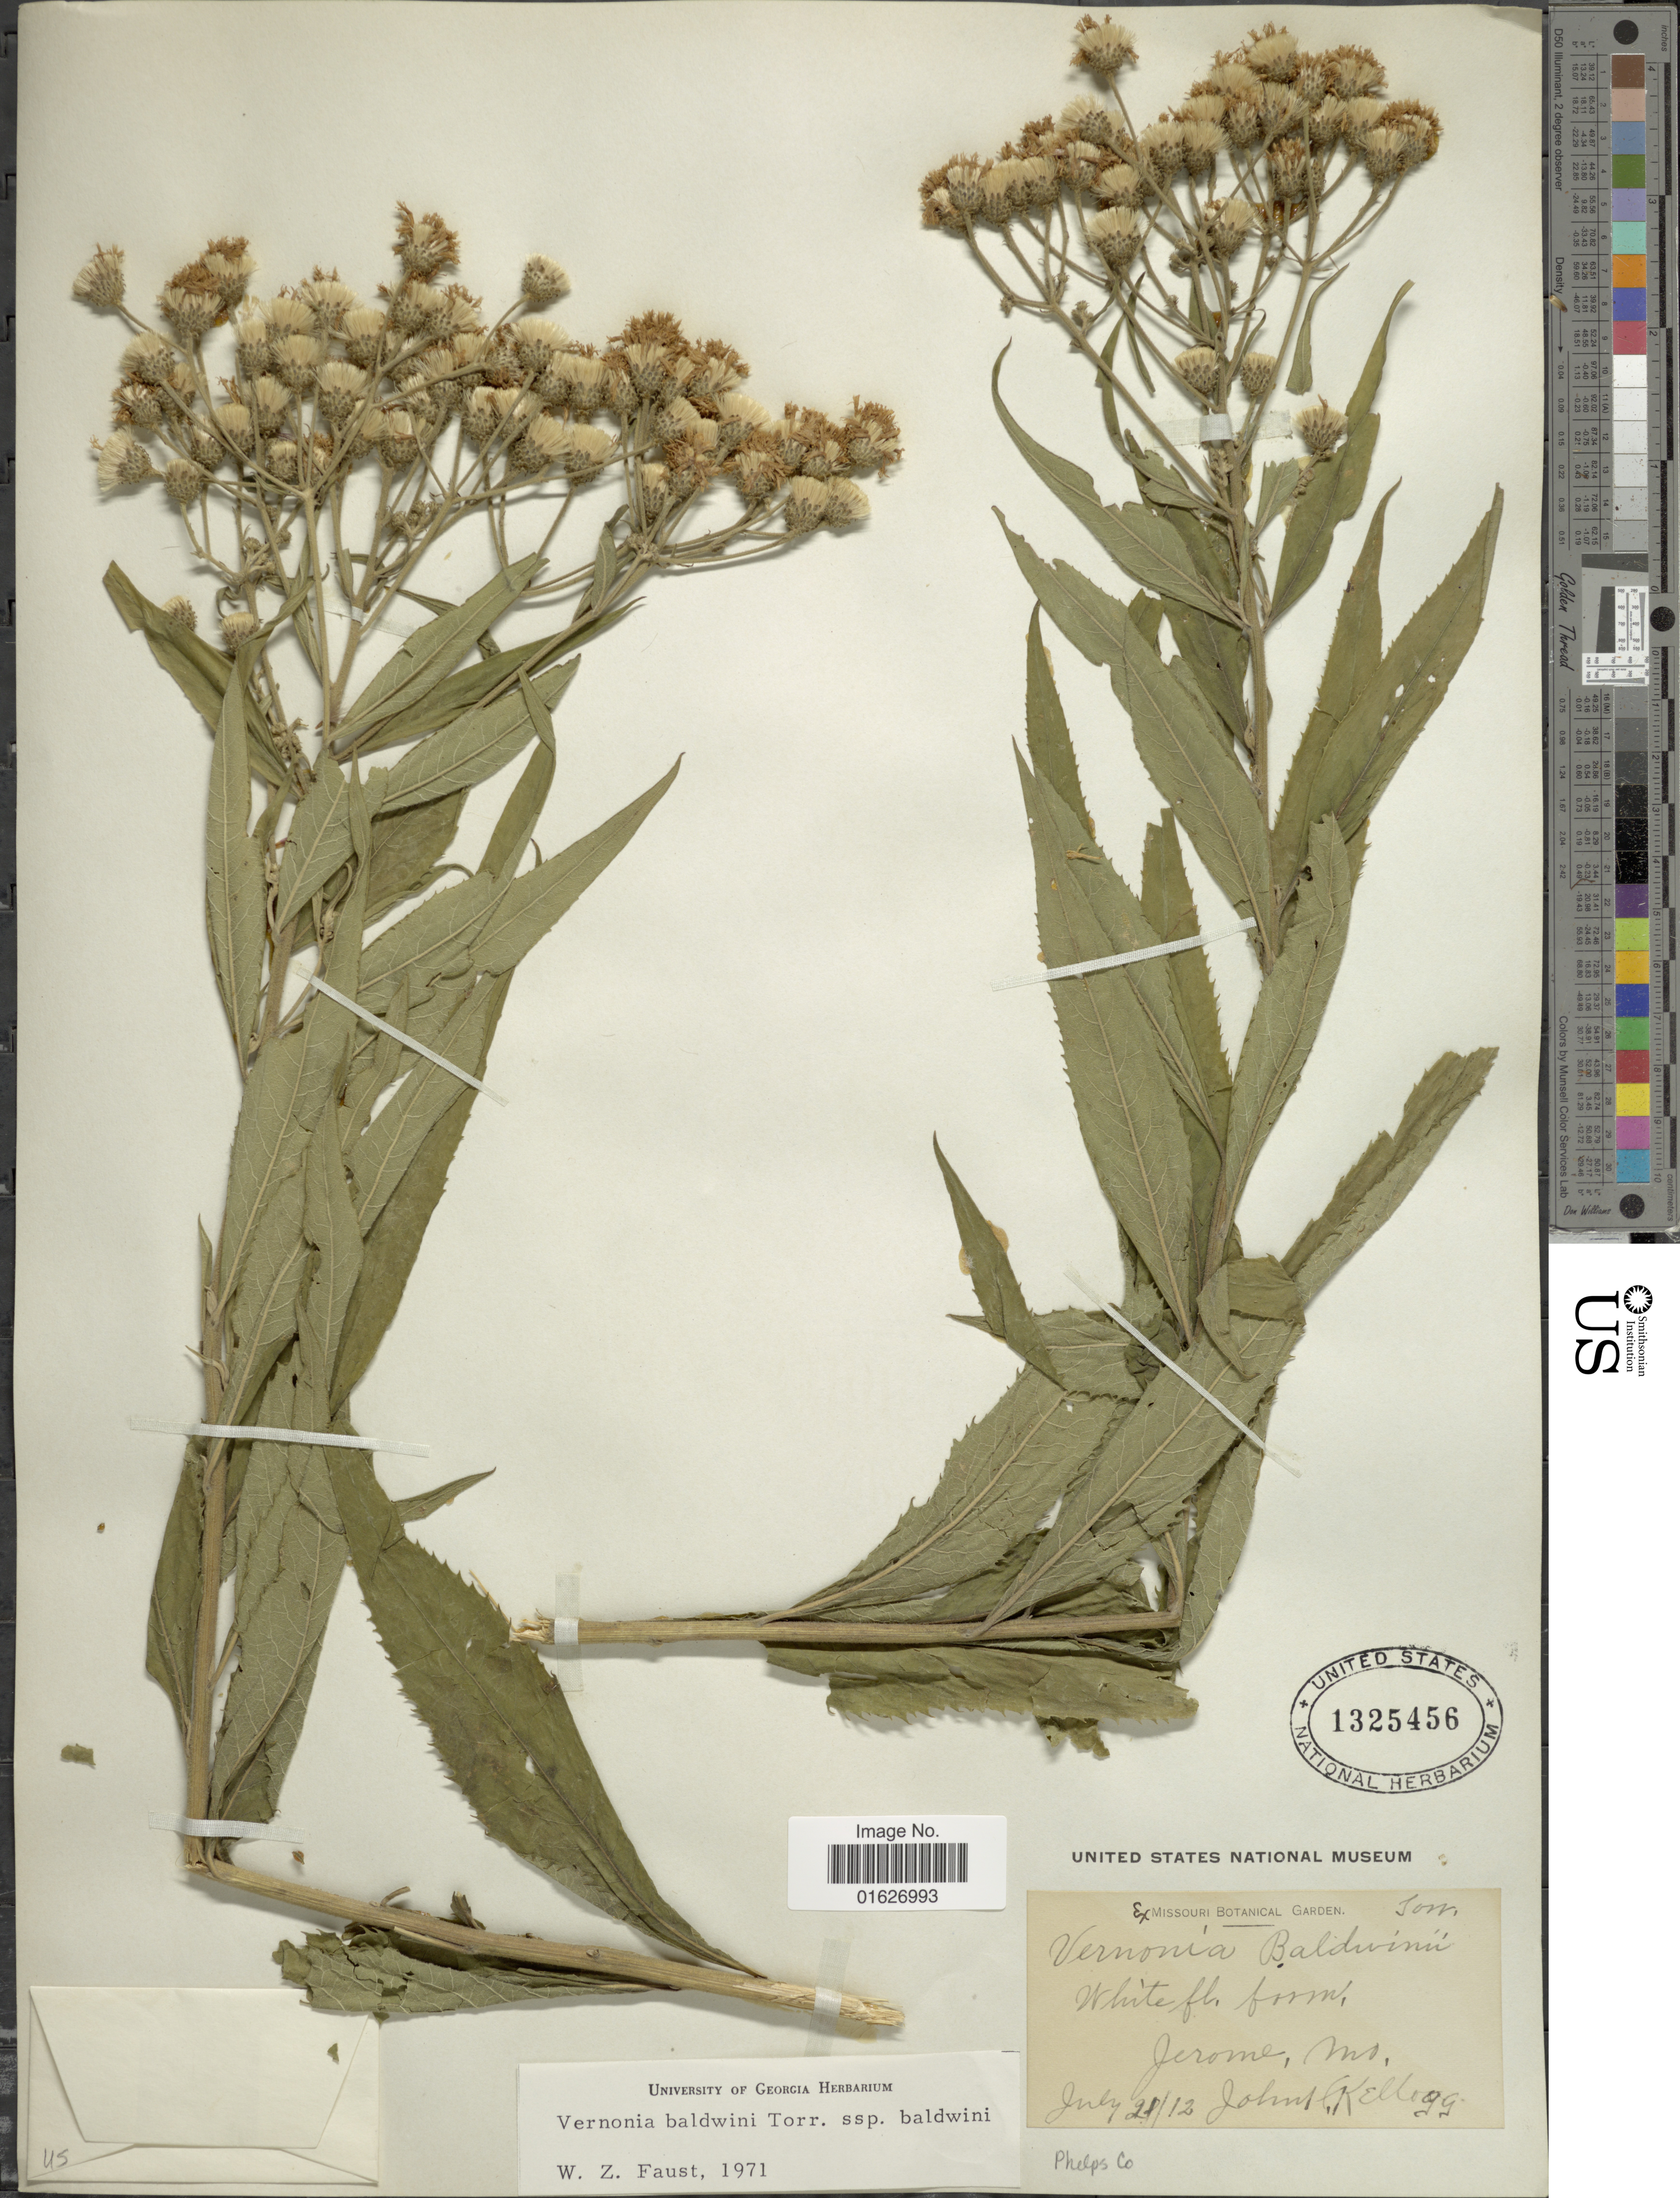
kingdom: Plantae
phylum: Tracheophyta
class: Magnoliopsida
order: Asterales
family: Asteraceae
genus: Vernonia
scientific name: Vernonia baldwinii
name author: Torr.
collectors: J. H. Kellogg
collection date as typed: Transcribed d/m/y: 21/7/12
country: United States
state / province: Missouri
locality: White fl. form, Jerome.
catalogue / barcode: US 1325456